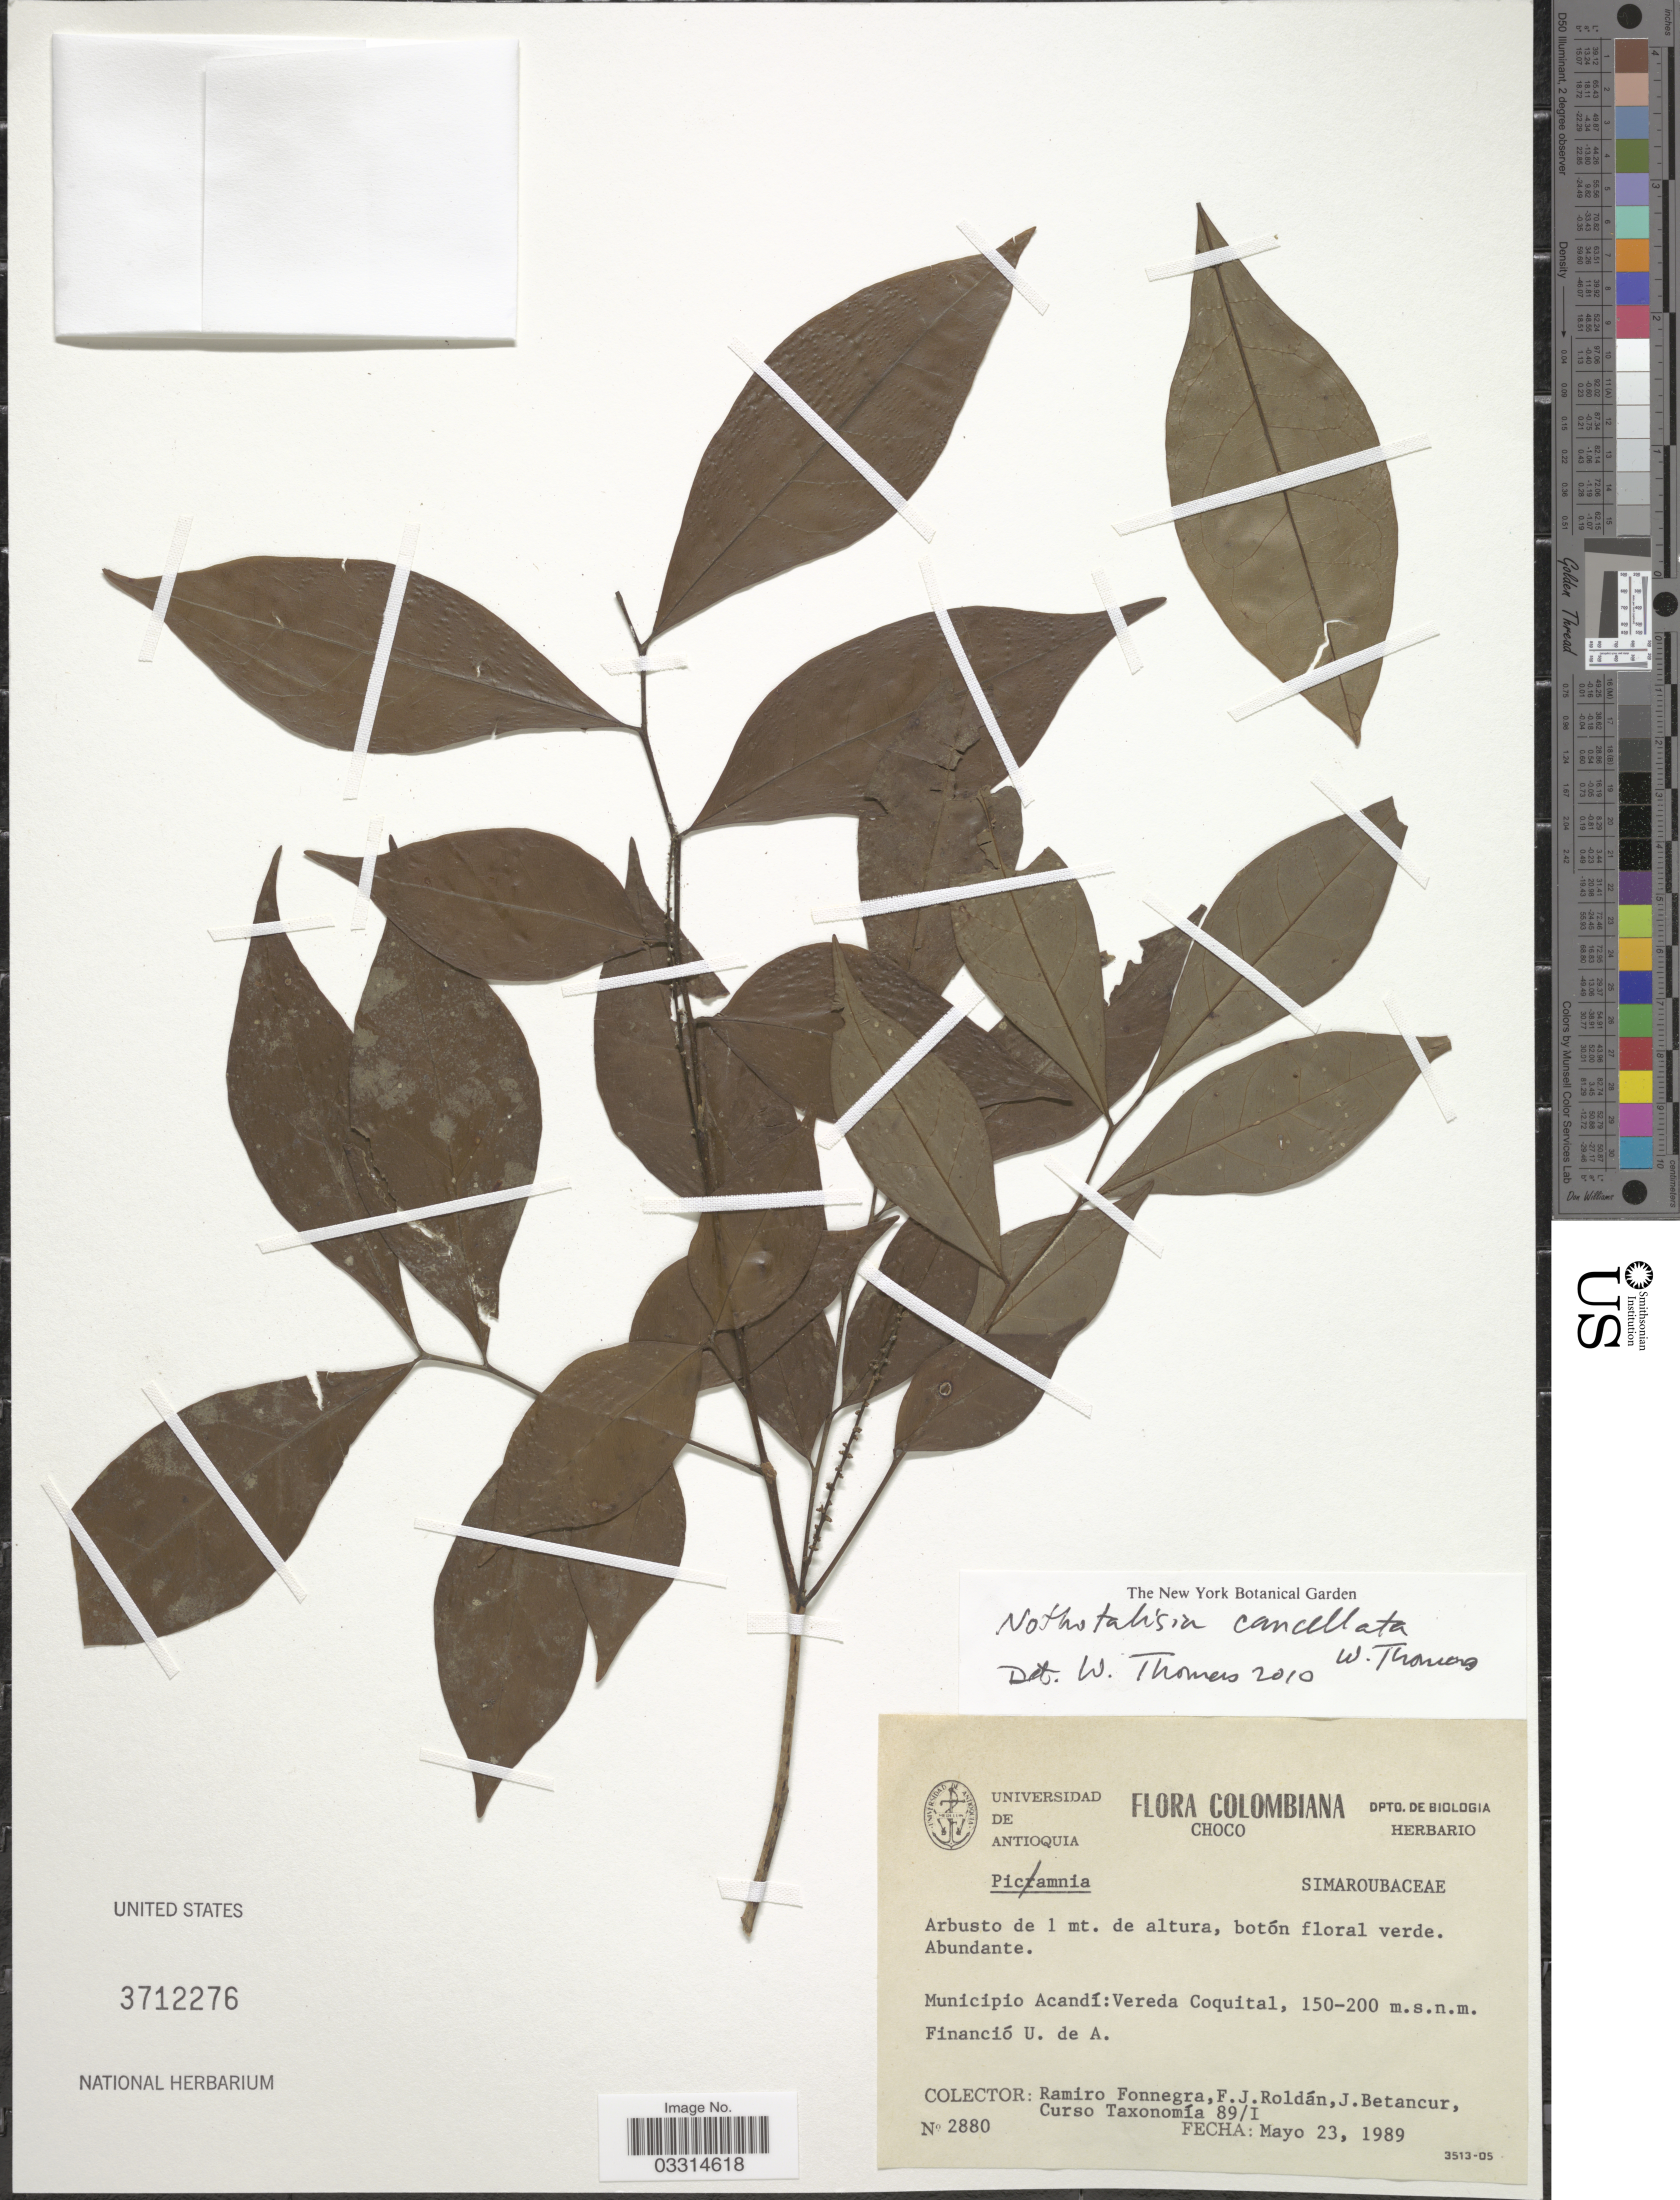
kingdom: Plantae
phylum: Tracheophyta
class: Magnoliopsida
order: Picramniales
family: Picramniaceae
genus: Nothotalisia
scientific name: Nothotalisia cancellata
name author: W.W. Thomas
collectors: R. Fonnegra G., F. J. Roldán, J. Betancur & Curso Taxonomía 89/I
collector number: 2880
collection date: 1989-05-23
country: Colombia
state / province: Chocó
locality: Municipio Acandí: Vereda Coquital. Financió U. de A.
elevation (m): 150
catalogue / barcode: US 3712276